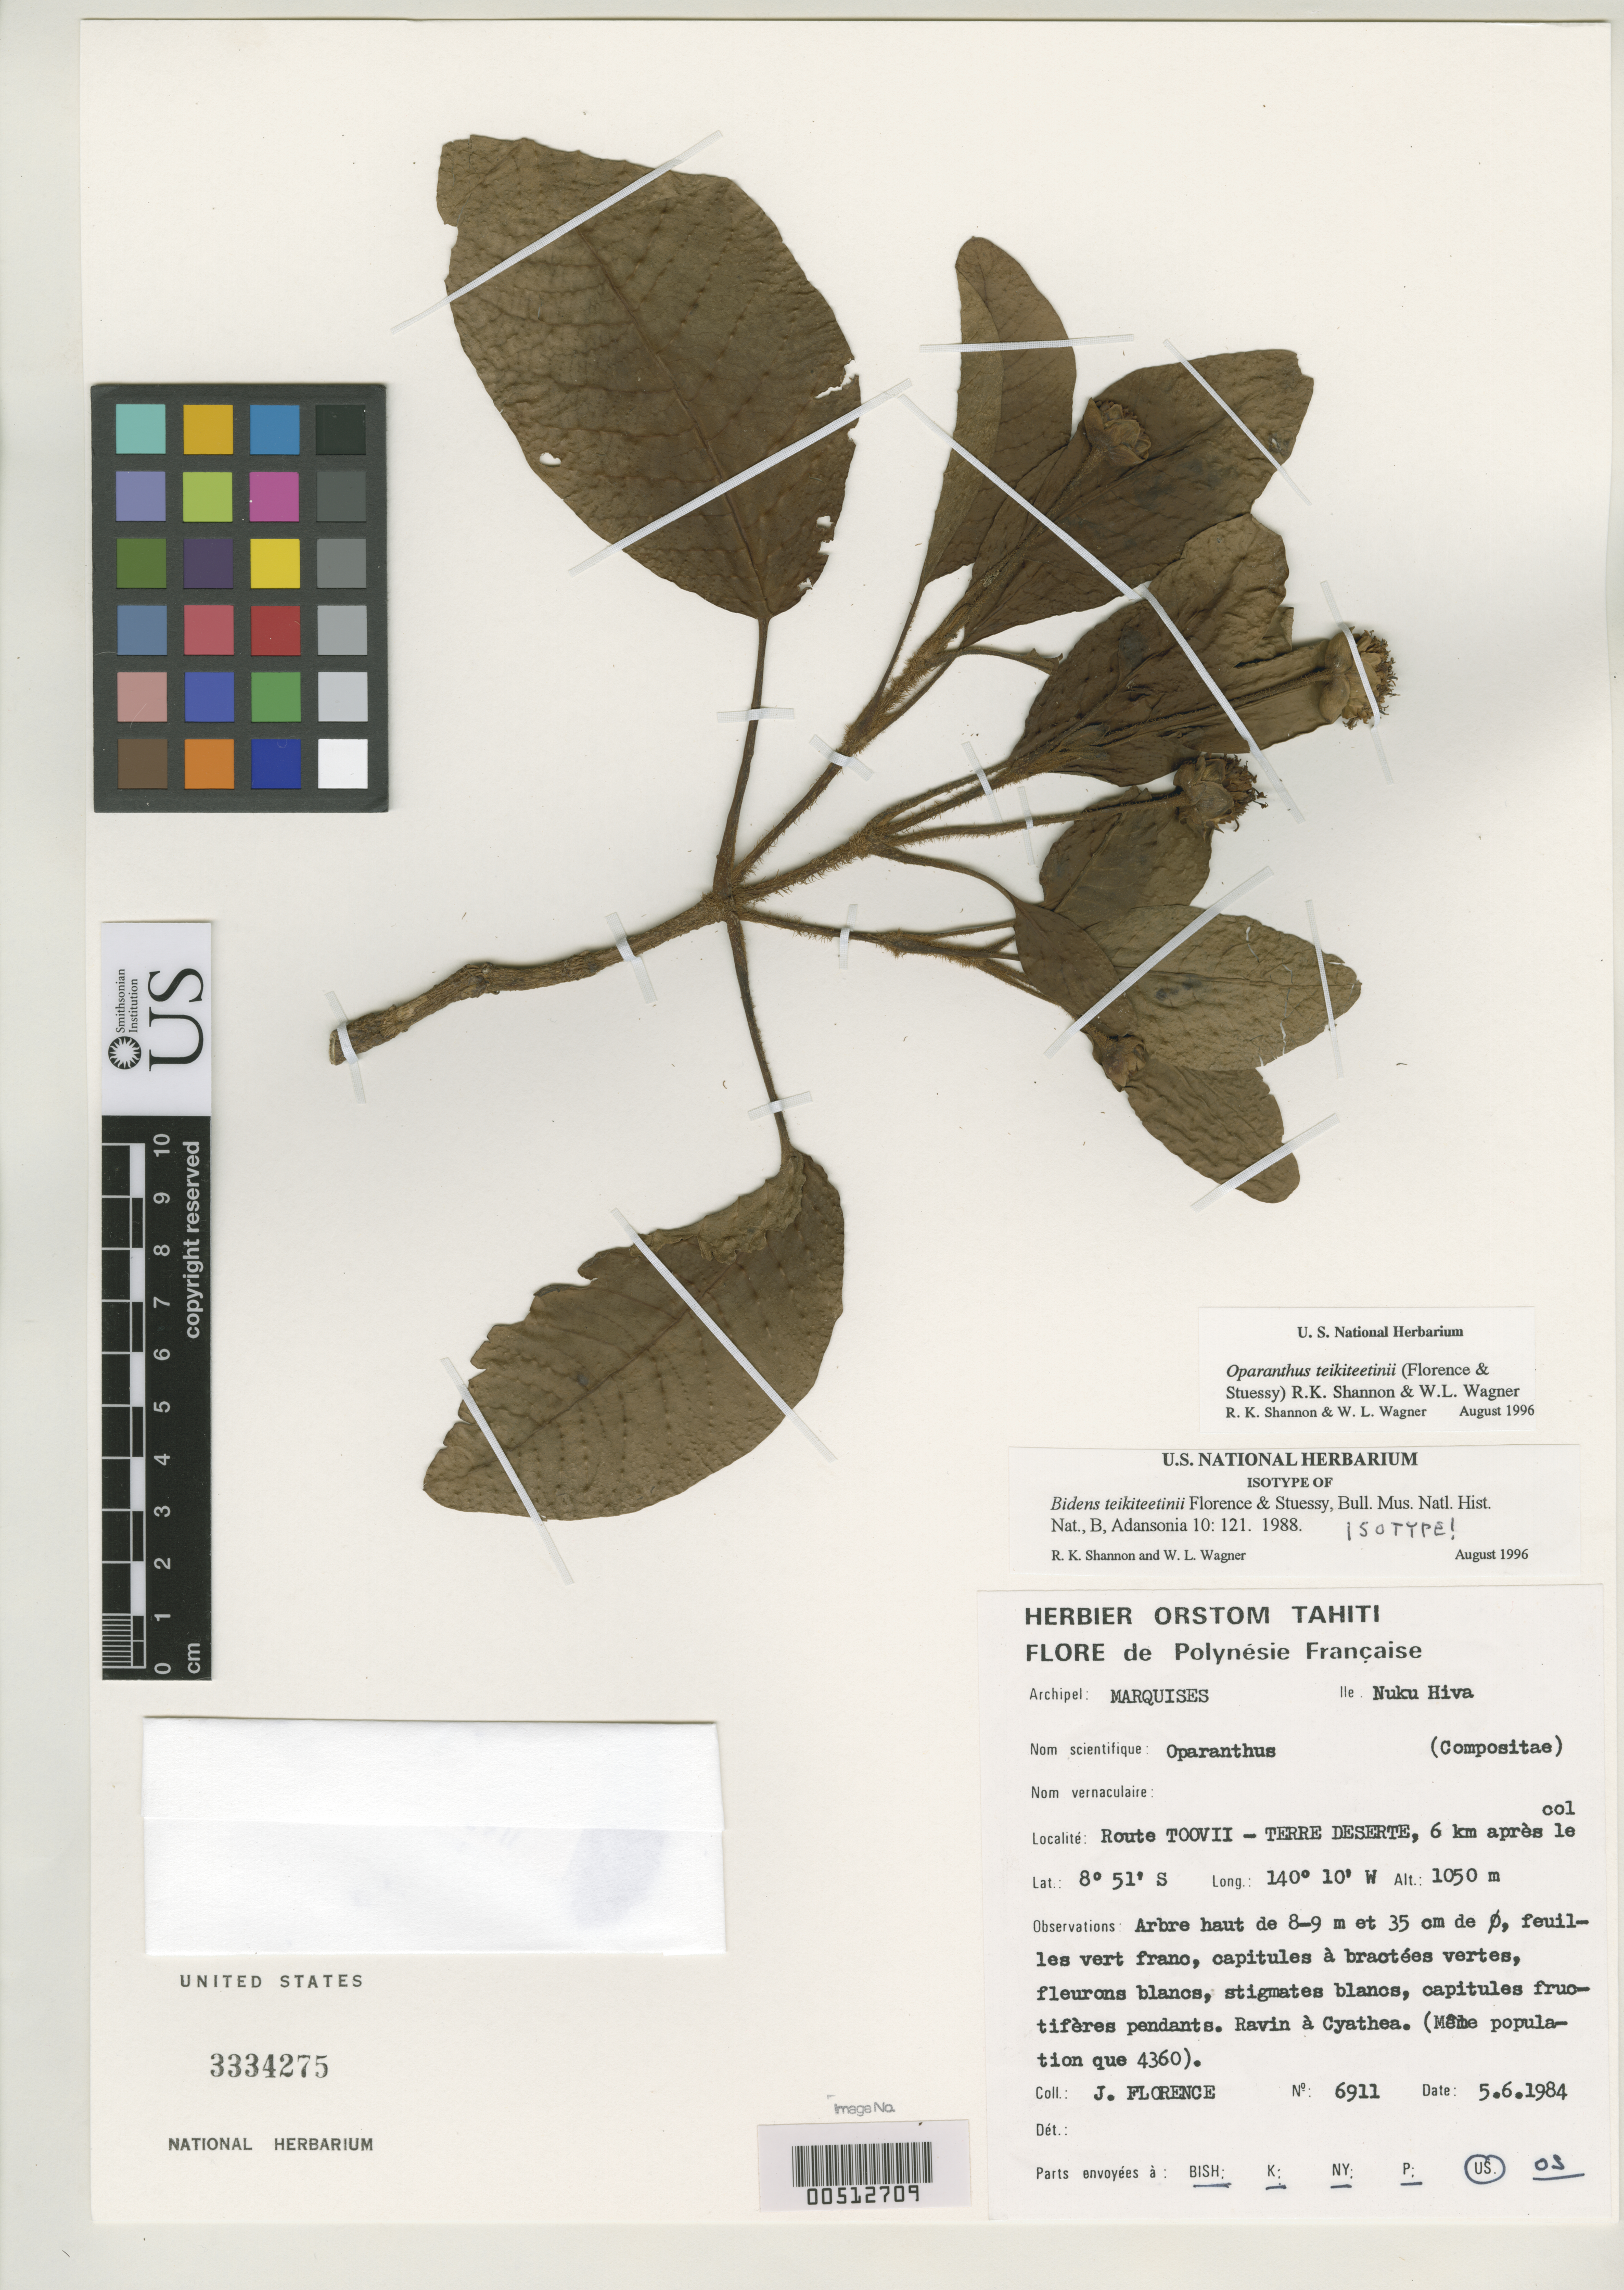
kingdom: Plantae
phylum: Tracheophyta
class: Magnoliopsida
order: Asterales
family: Asteraceae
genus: Bidens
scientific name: Bidens teikiteetinii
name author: J. Florence & Steussy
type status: Isotype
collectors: J. Florence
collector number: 6911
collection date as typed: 06 Jun 1984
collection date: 1984-06-06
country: French Polynesia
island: Nuku Hiva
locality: Route Toovii - Terre Deserte, 6 km apres le col. [Toovii Road - Terre Deserte, 6 km after the pass.]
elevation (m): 1050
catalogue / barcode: US 3334275